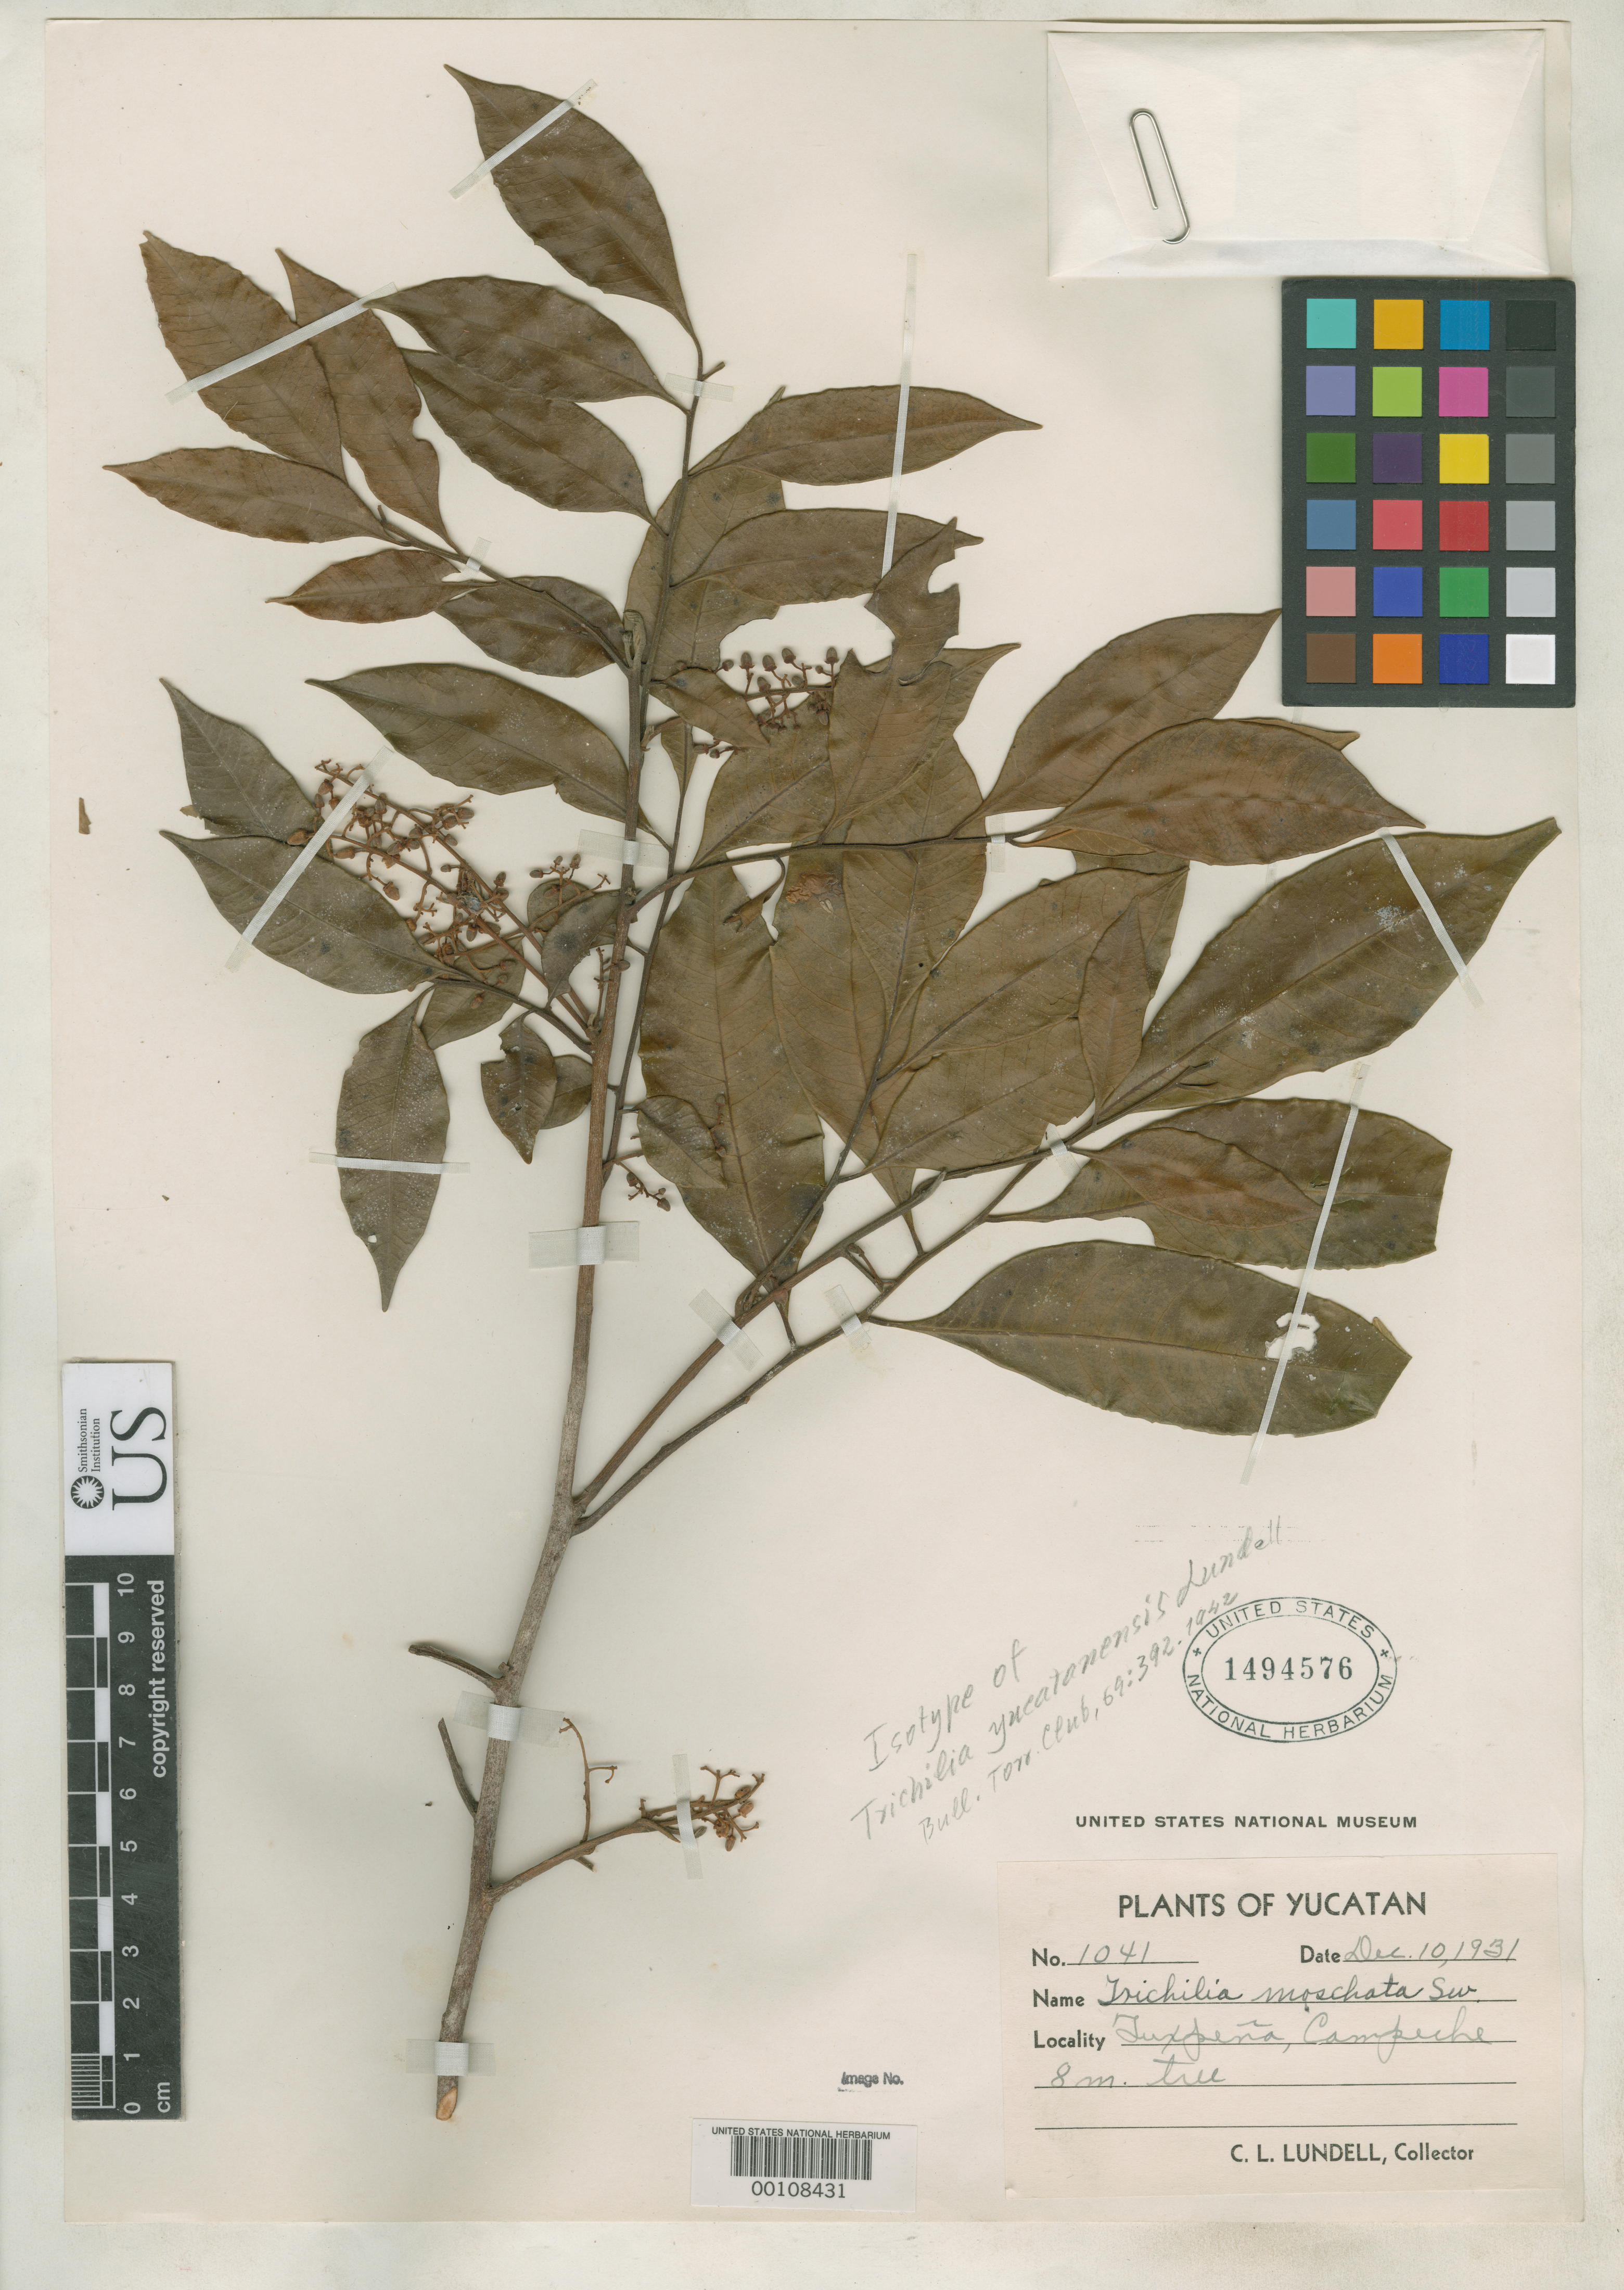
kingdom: Plantae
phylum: Tracheophyta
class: Magnoliopsida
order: Sapindales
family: Meliaceae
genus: Trichilia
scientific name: Trichilia yucatanensis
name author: Lundell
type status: Isotype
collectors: C. L. Lundell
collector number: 1041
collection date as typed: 10 Dec 1931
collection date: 1931-12-10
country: Mexico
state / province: Campeche / Yucatan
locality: Tuxpena.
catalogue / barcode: US 1494576